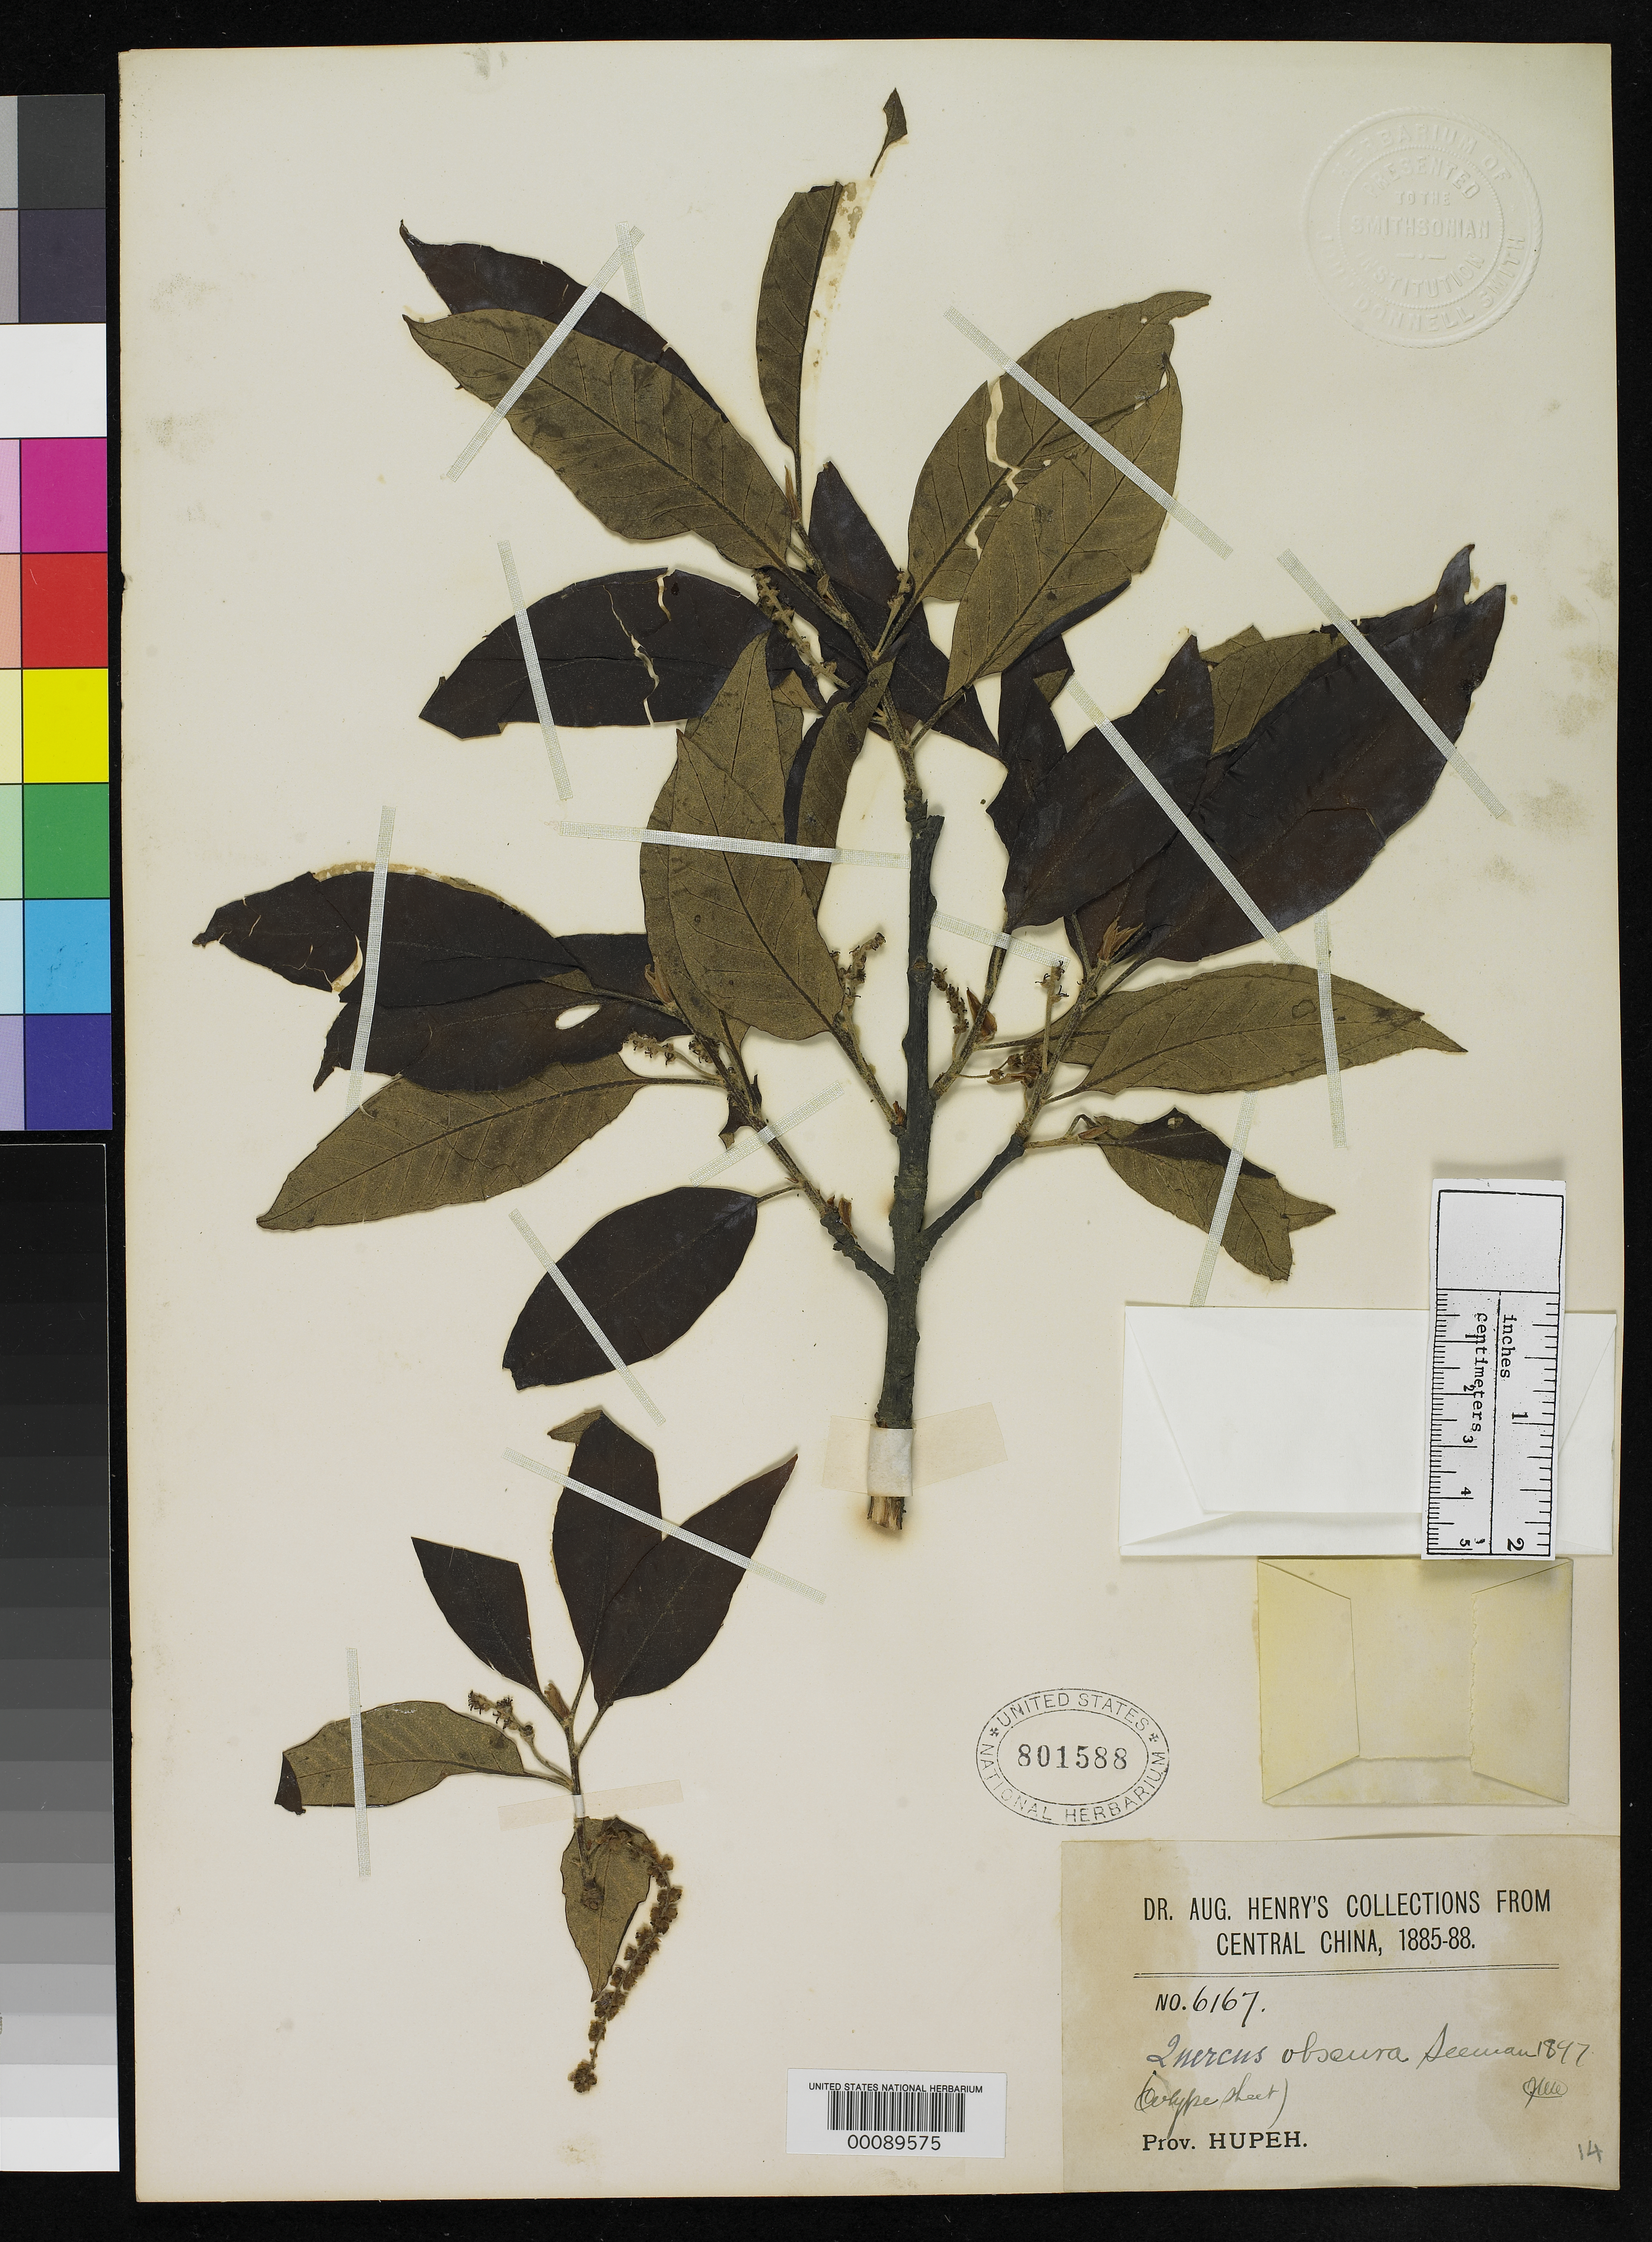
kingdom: Plantae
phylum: Tracheophyta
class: Magnoliopsida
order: Fagales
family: Fagaceae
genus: Quercus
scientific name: Quercus obscura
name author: Seemen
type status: Isotype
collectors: A. Henry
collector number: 6167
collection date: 1885/1888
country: China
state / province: Hubei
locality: Central China. Prov. Hupeh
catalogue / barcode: US 801588